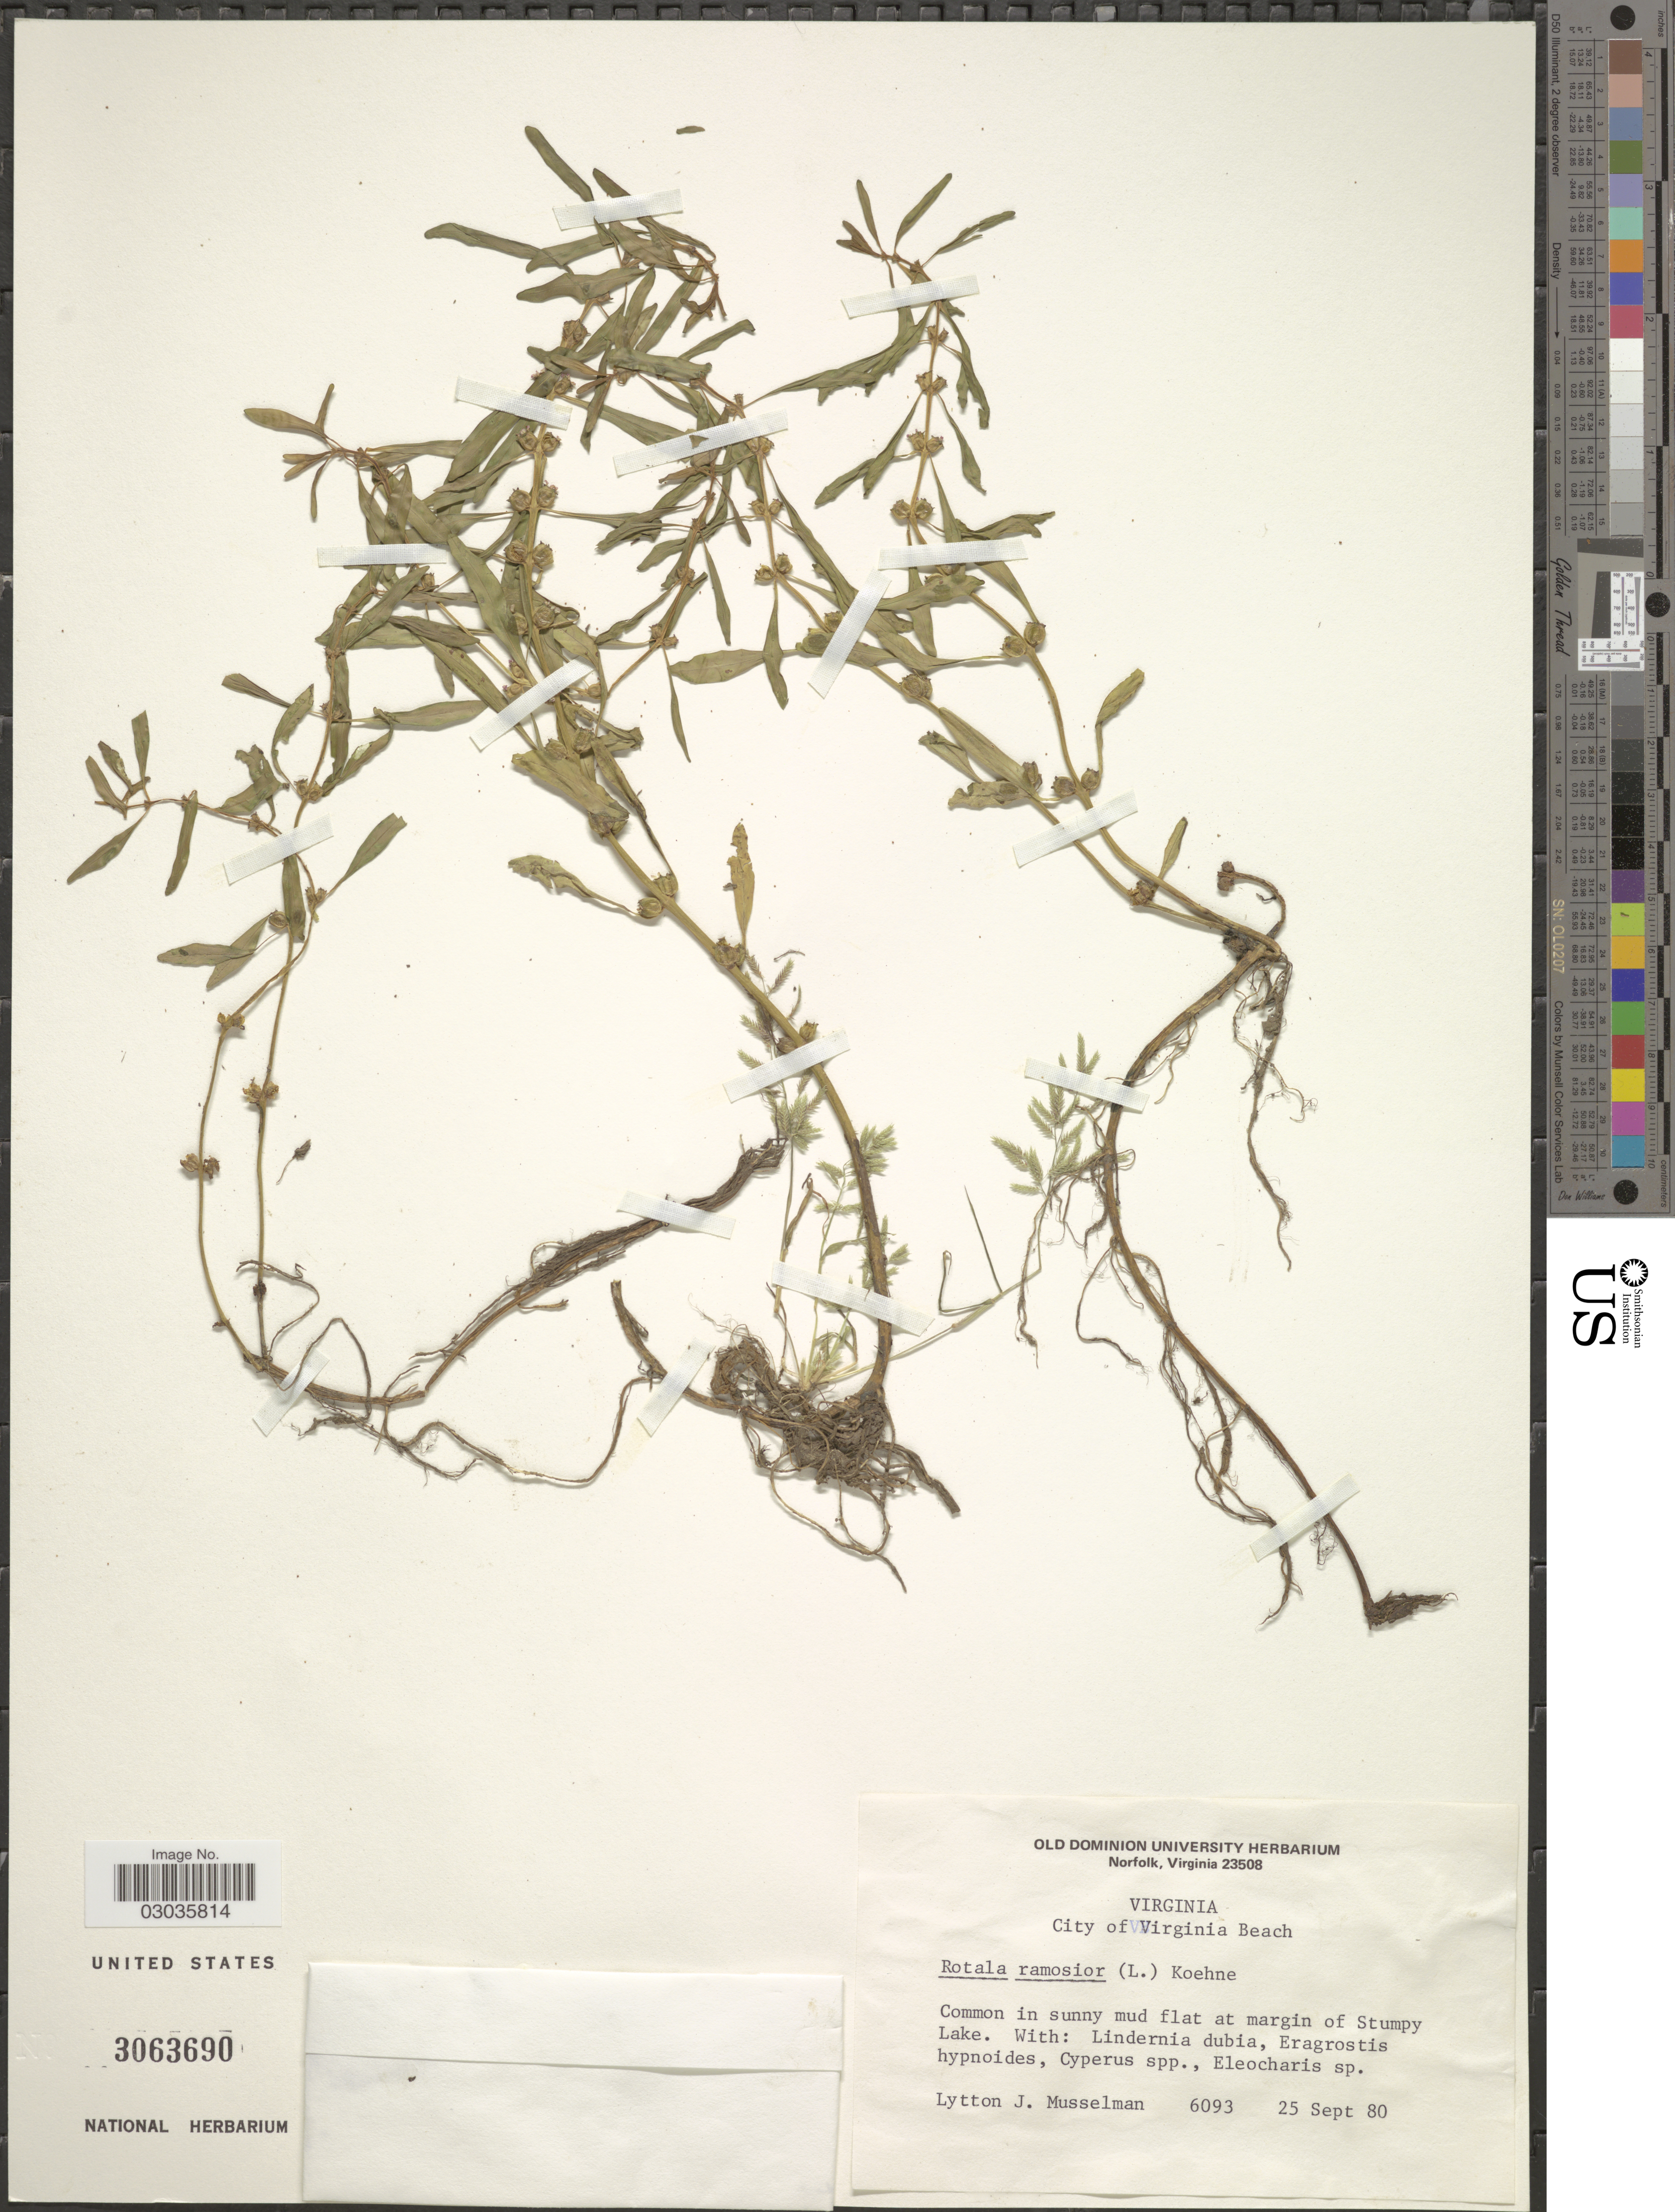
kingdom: Plantae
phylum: Tracheophyta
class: Magnoliopsida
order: Myrtales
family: Lythraceae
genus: Rotala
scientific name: Rotala ramosior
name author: (L.) Koehne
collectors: L. J. Musselman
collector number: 6093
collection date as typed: Transcribed d/m/y: 25/9/80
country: United States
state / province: Virginia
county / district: City of Virginia Beach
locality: City of Virginia Beach. Common in sunny mud flat at margin of Stumpy Lake.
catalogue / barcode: US 3063690